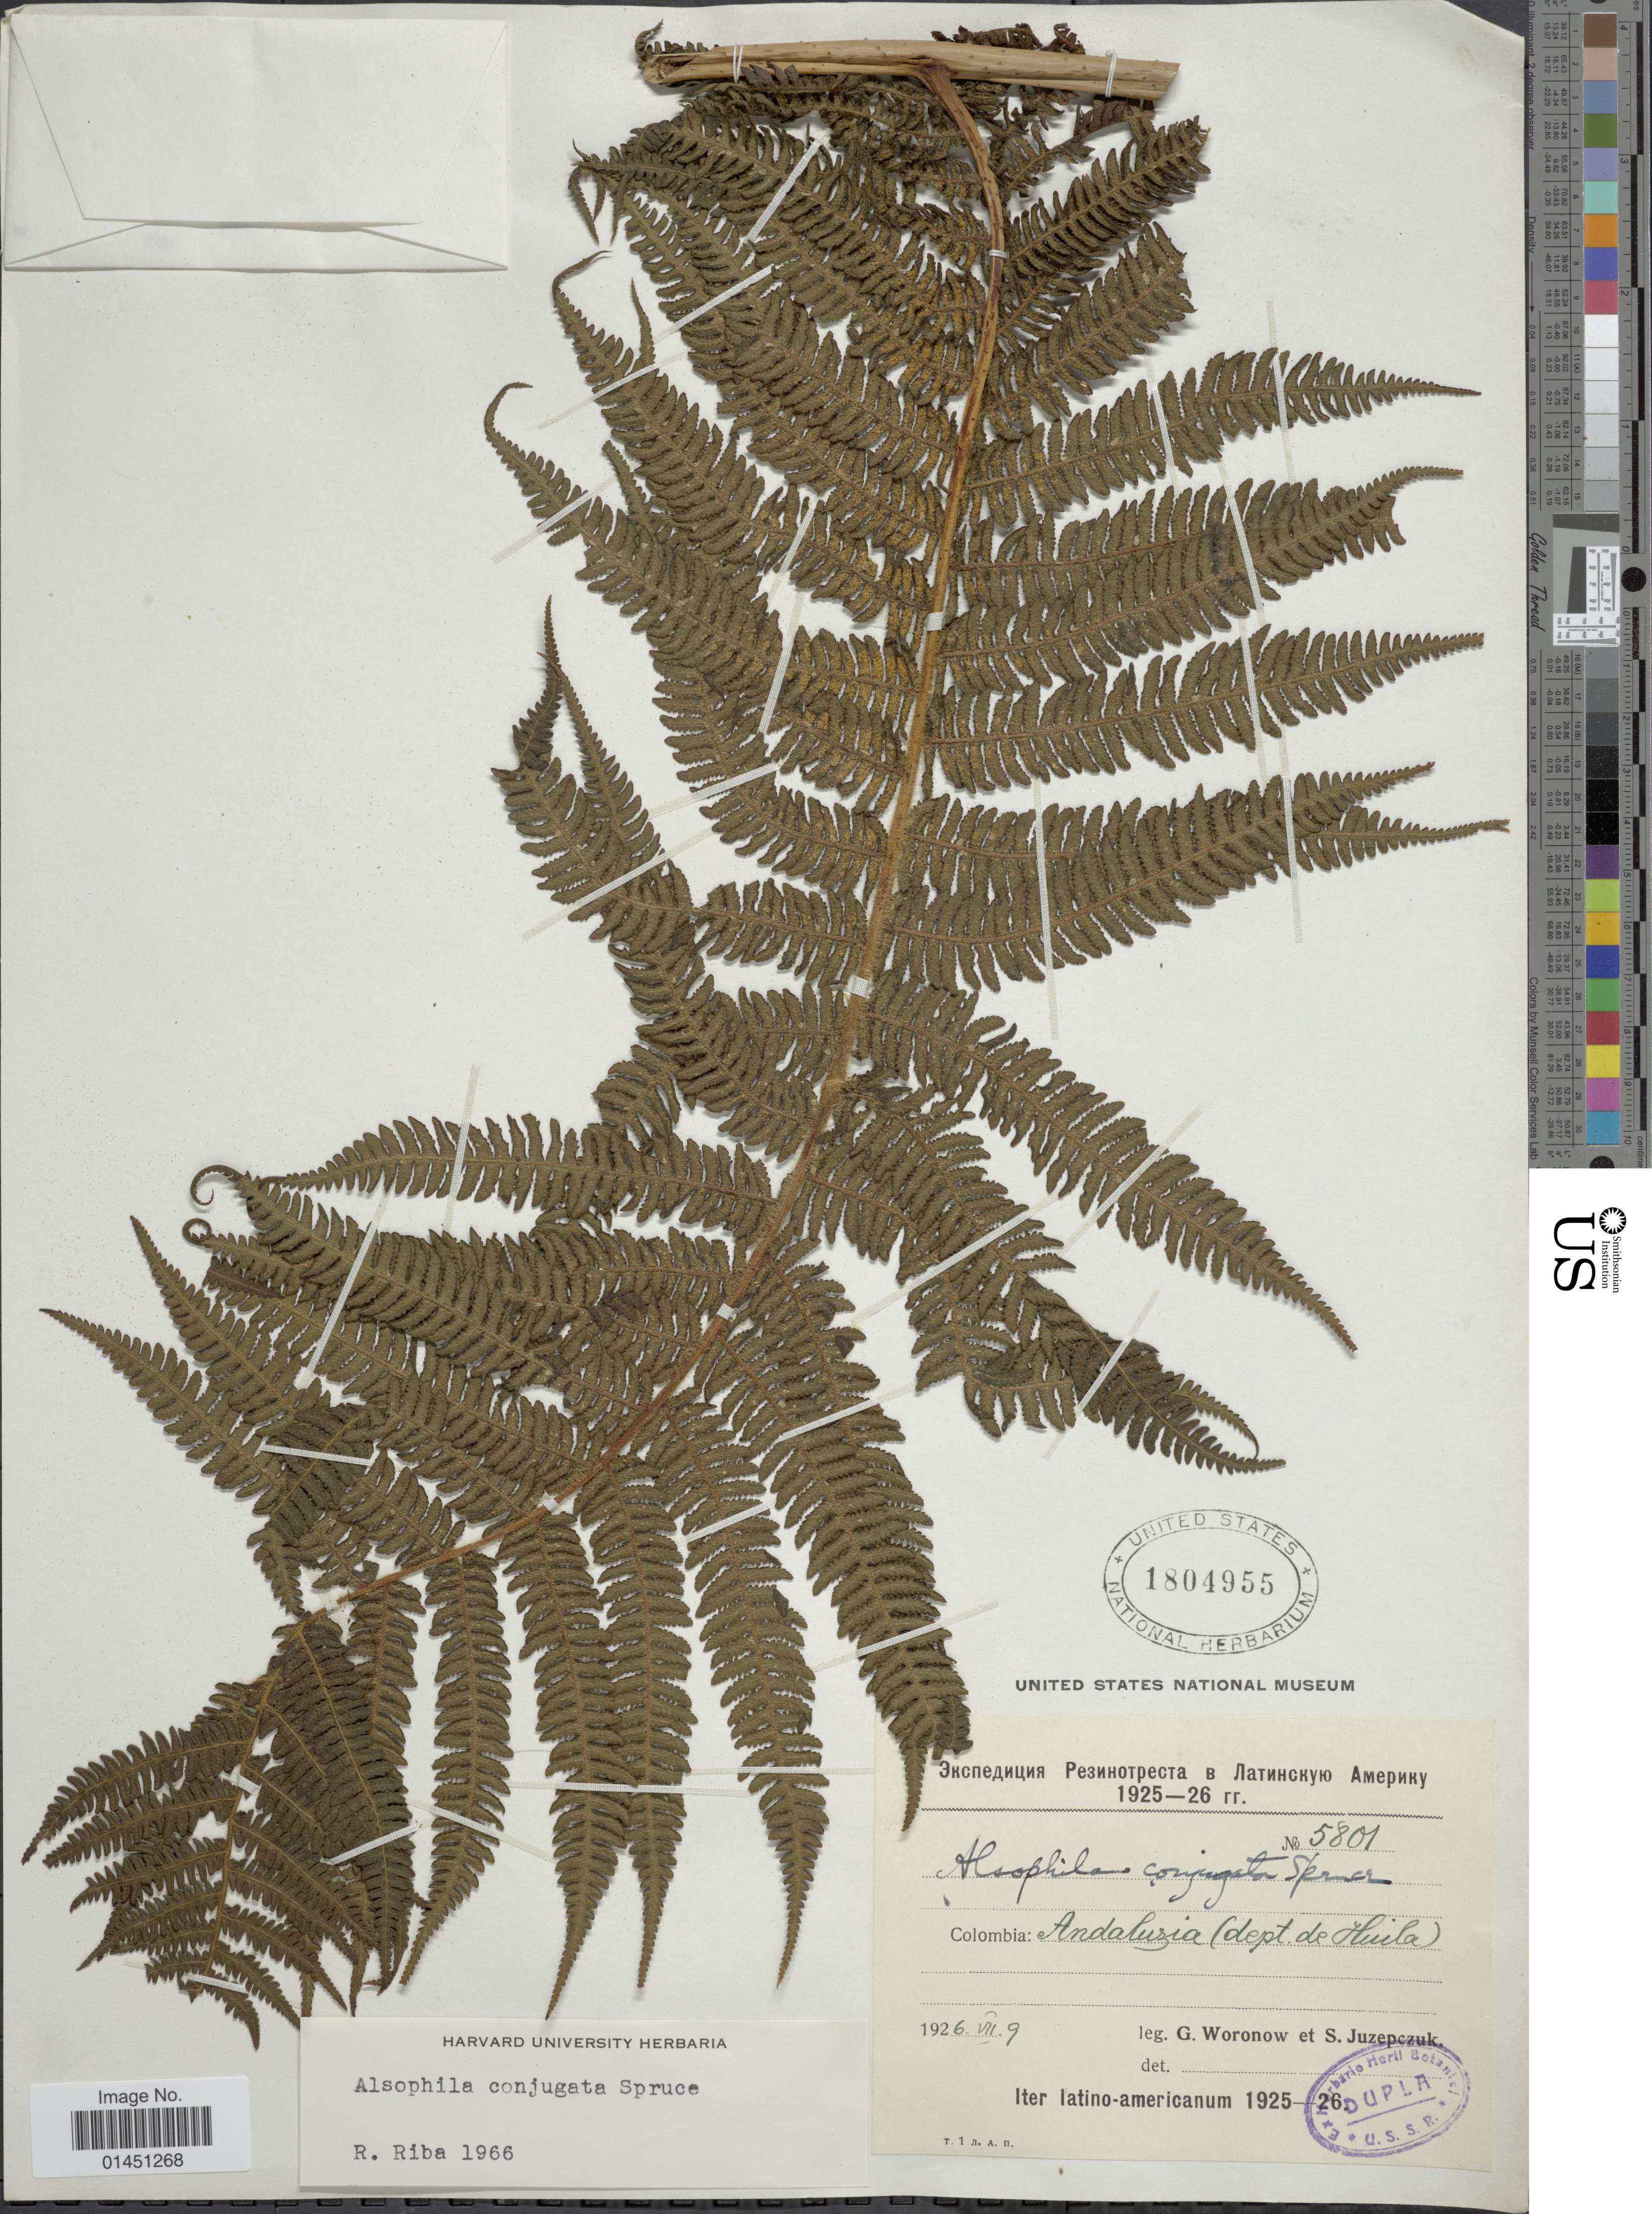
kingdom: Plantae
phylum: Tracheophyta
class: Polypodiopsida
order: Cyatheales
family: Cyatheaceae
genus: Cyathea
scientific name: Cyathea conjugata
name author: (Hook.) Domin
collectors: G. Woronow & S. V. Juzepczuk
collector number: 5801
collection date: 1926-07-09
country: Colombia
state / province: Huila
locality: Andalusia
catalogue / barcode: US 1804955